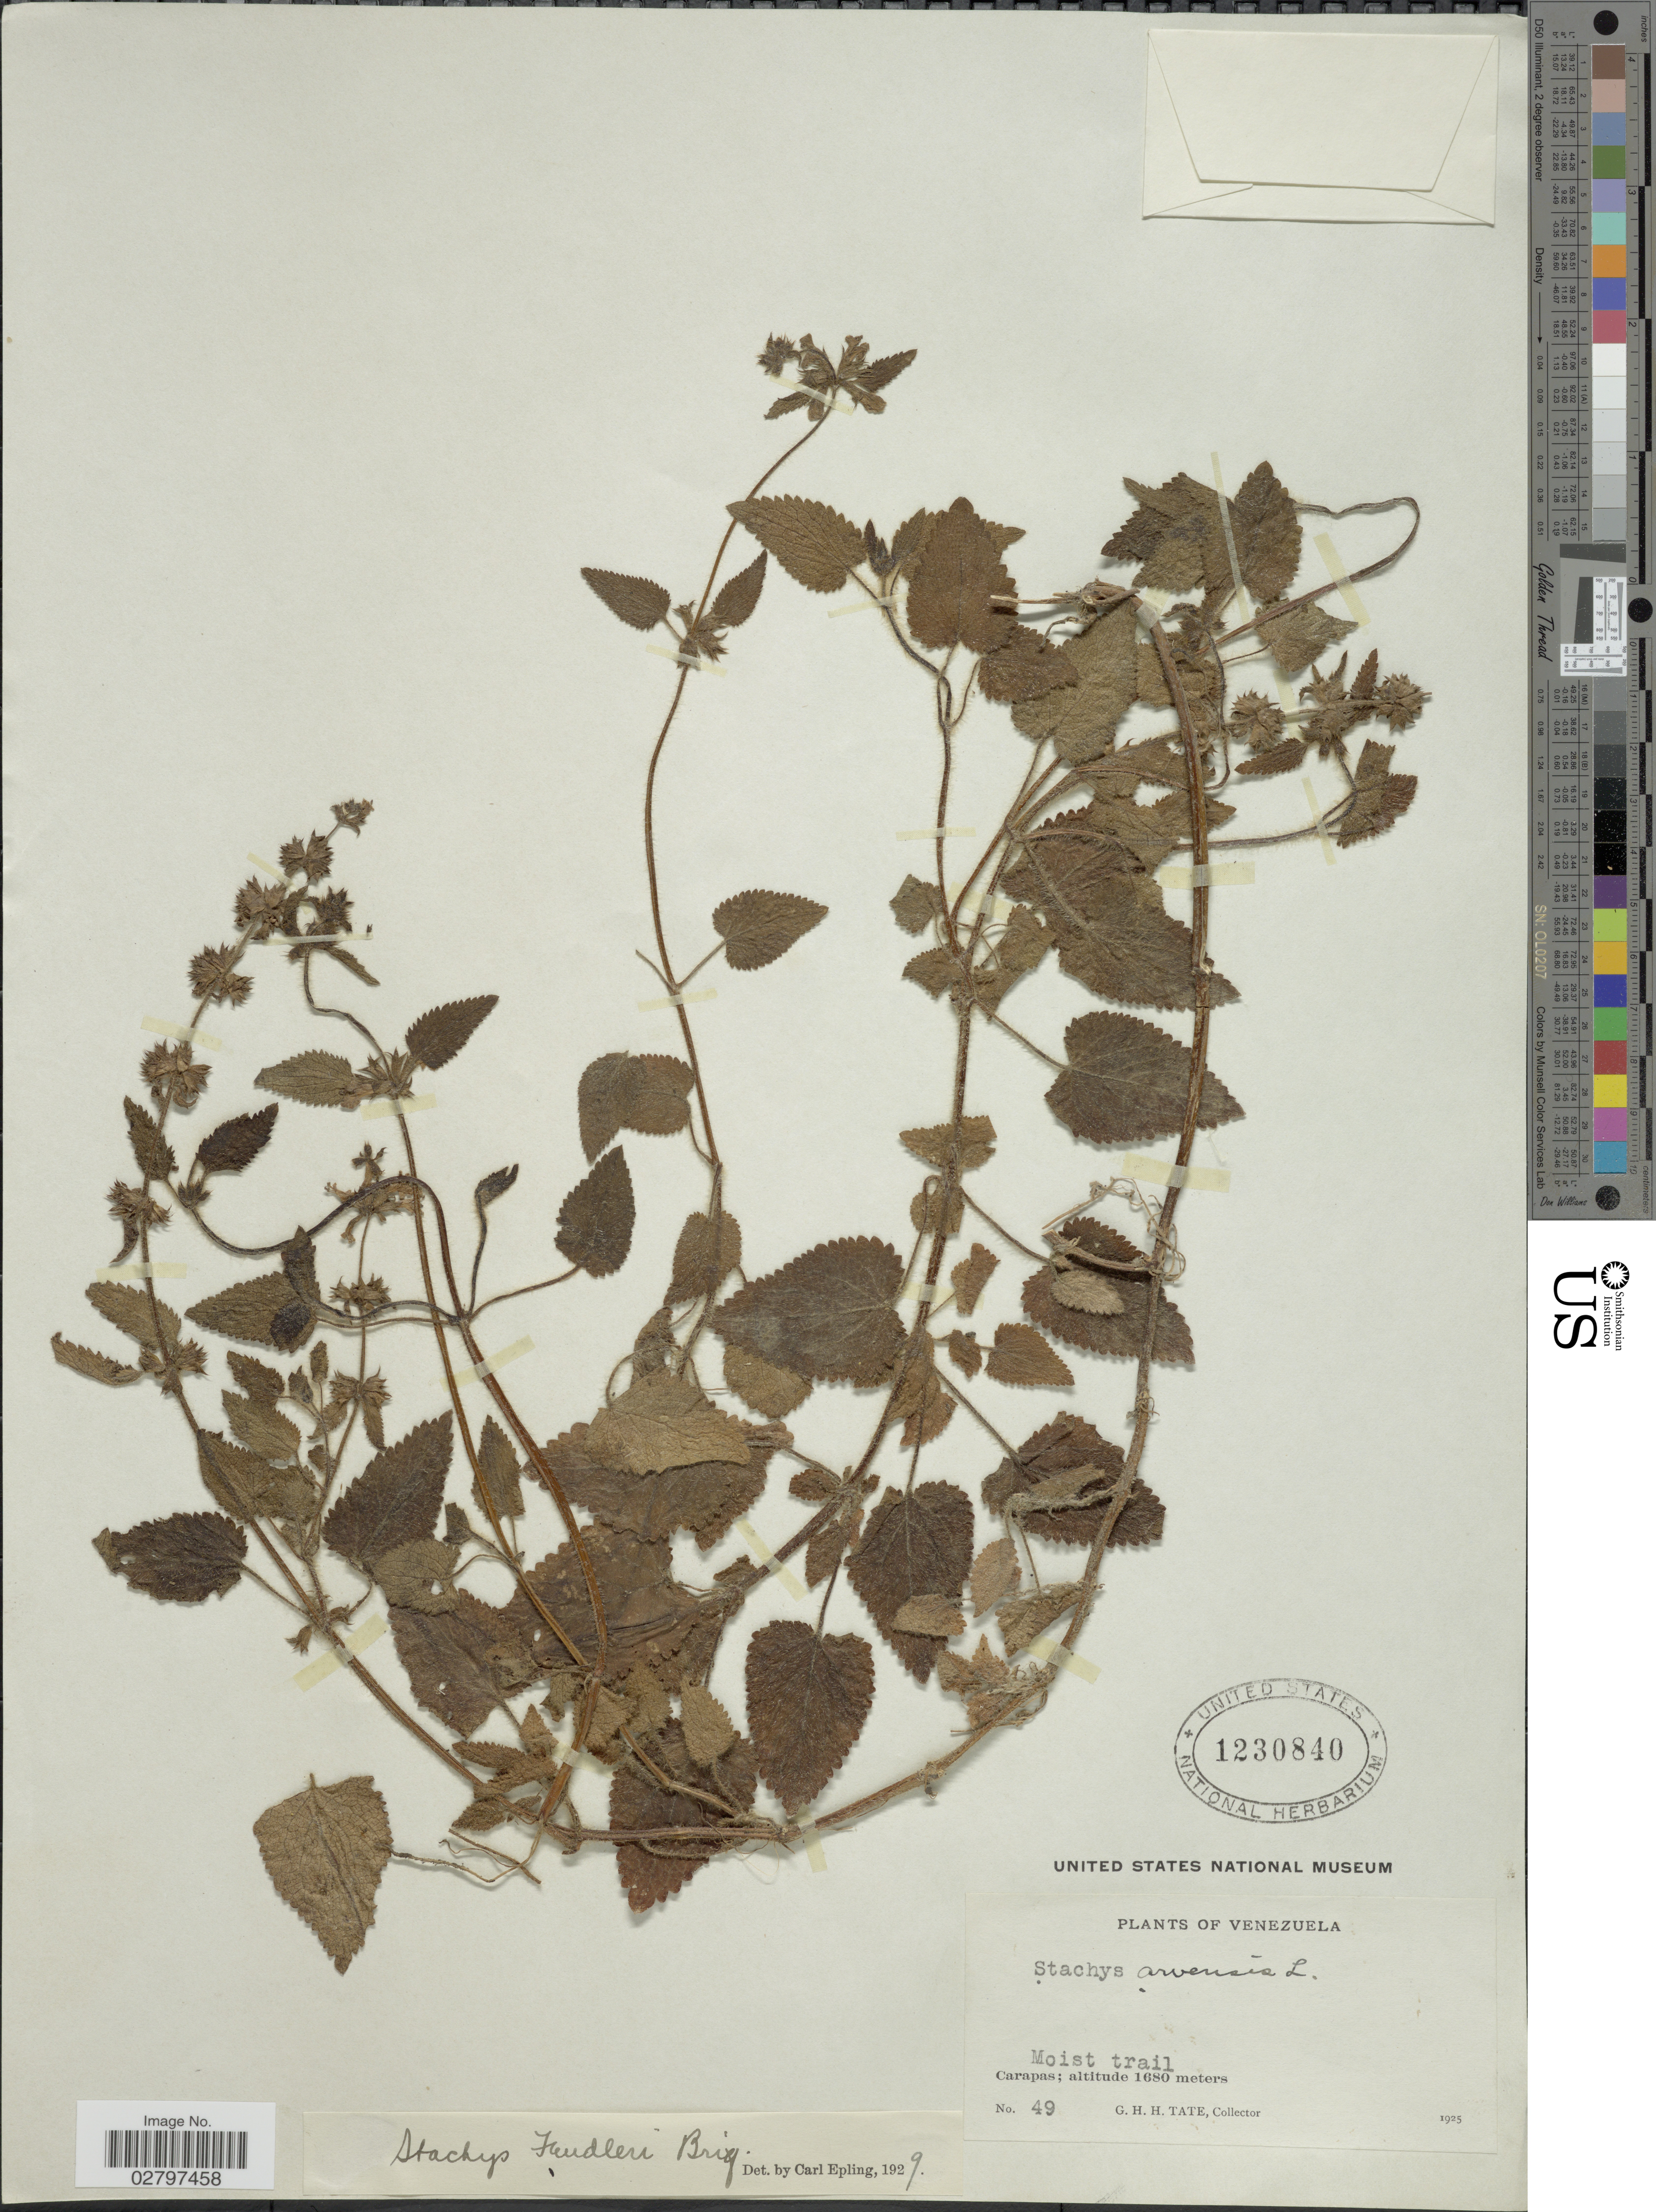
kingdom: Plantae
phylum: Tracheophyta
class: Magnoliopsida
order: Lamiales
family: Lamiaceae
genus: Stachys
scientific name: Stachys fendleri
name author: Briq.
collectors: G. H. H.Tate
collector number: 49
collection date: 1925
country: Venezuela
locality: Carapas.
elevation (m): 1680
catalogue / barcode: US 1230840